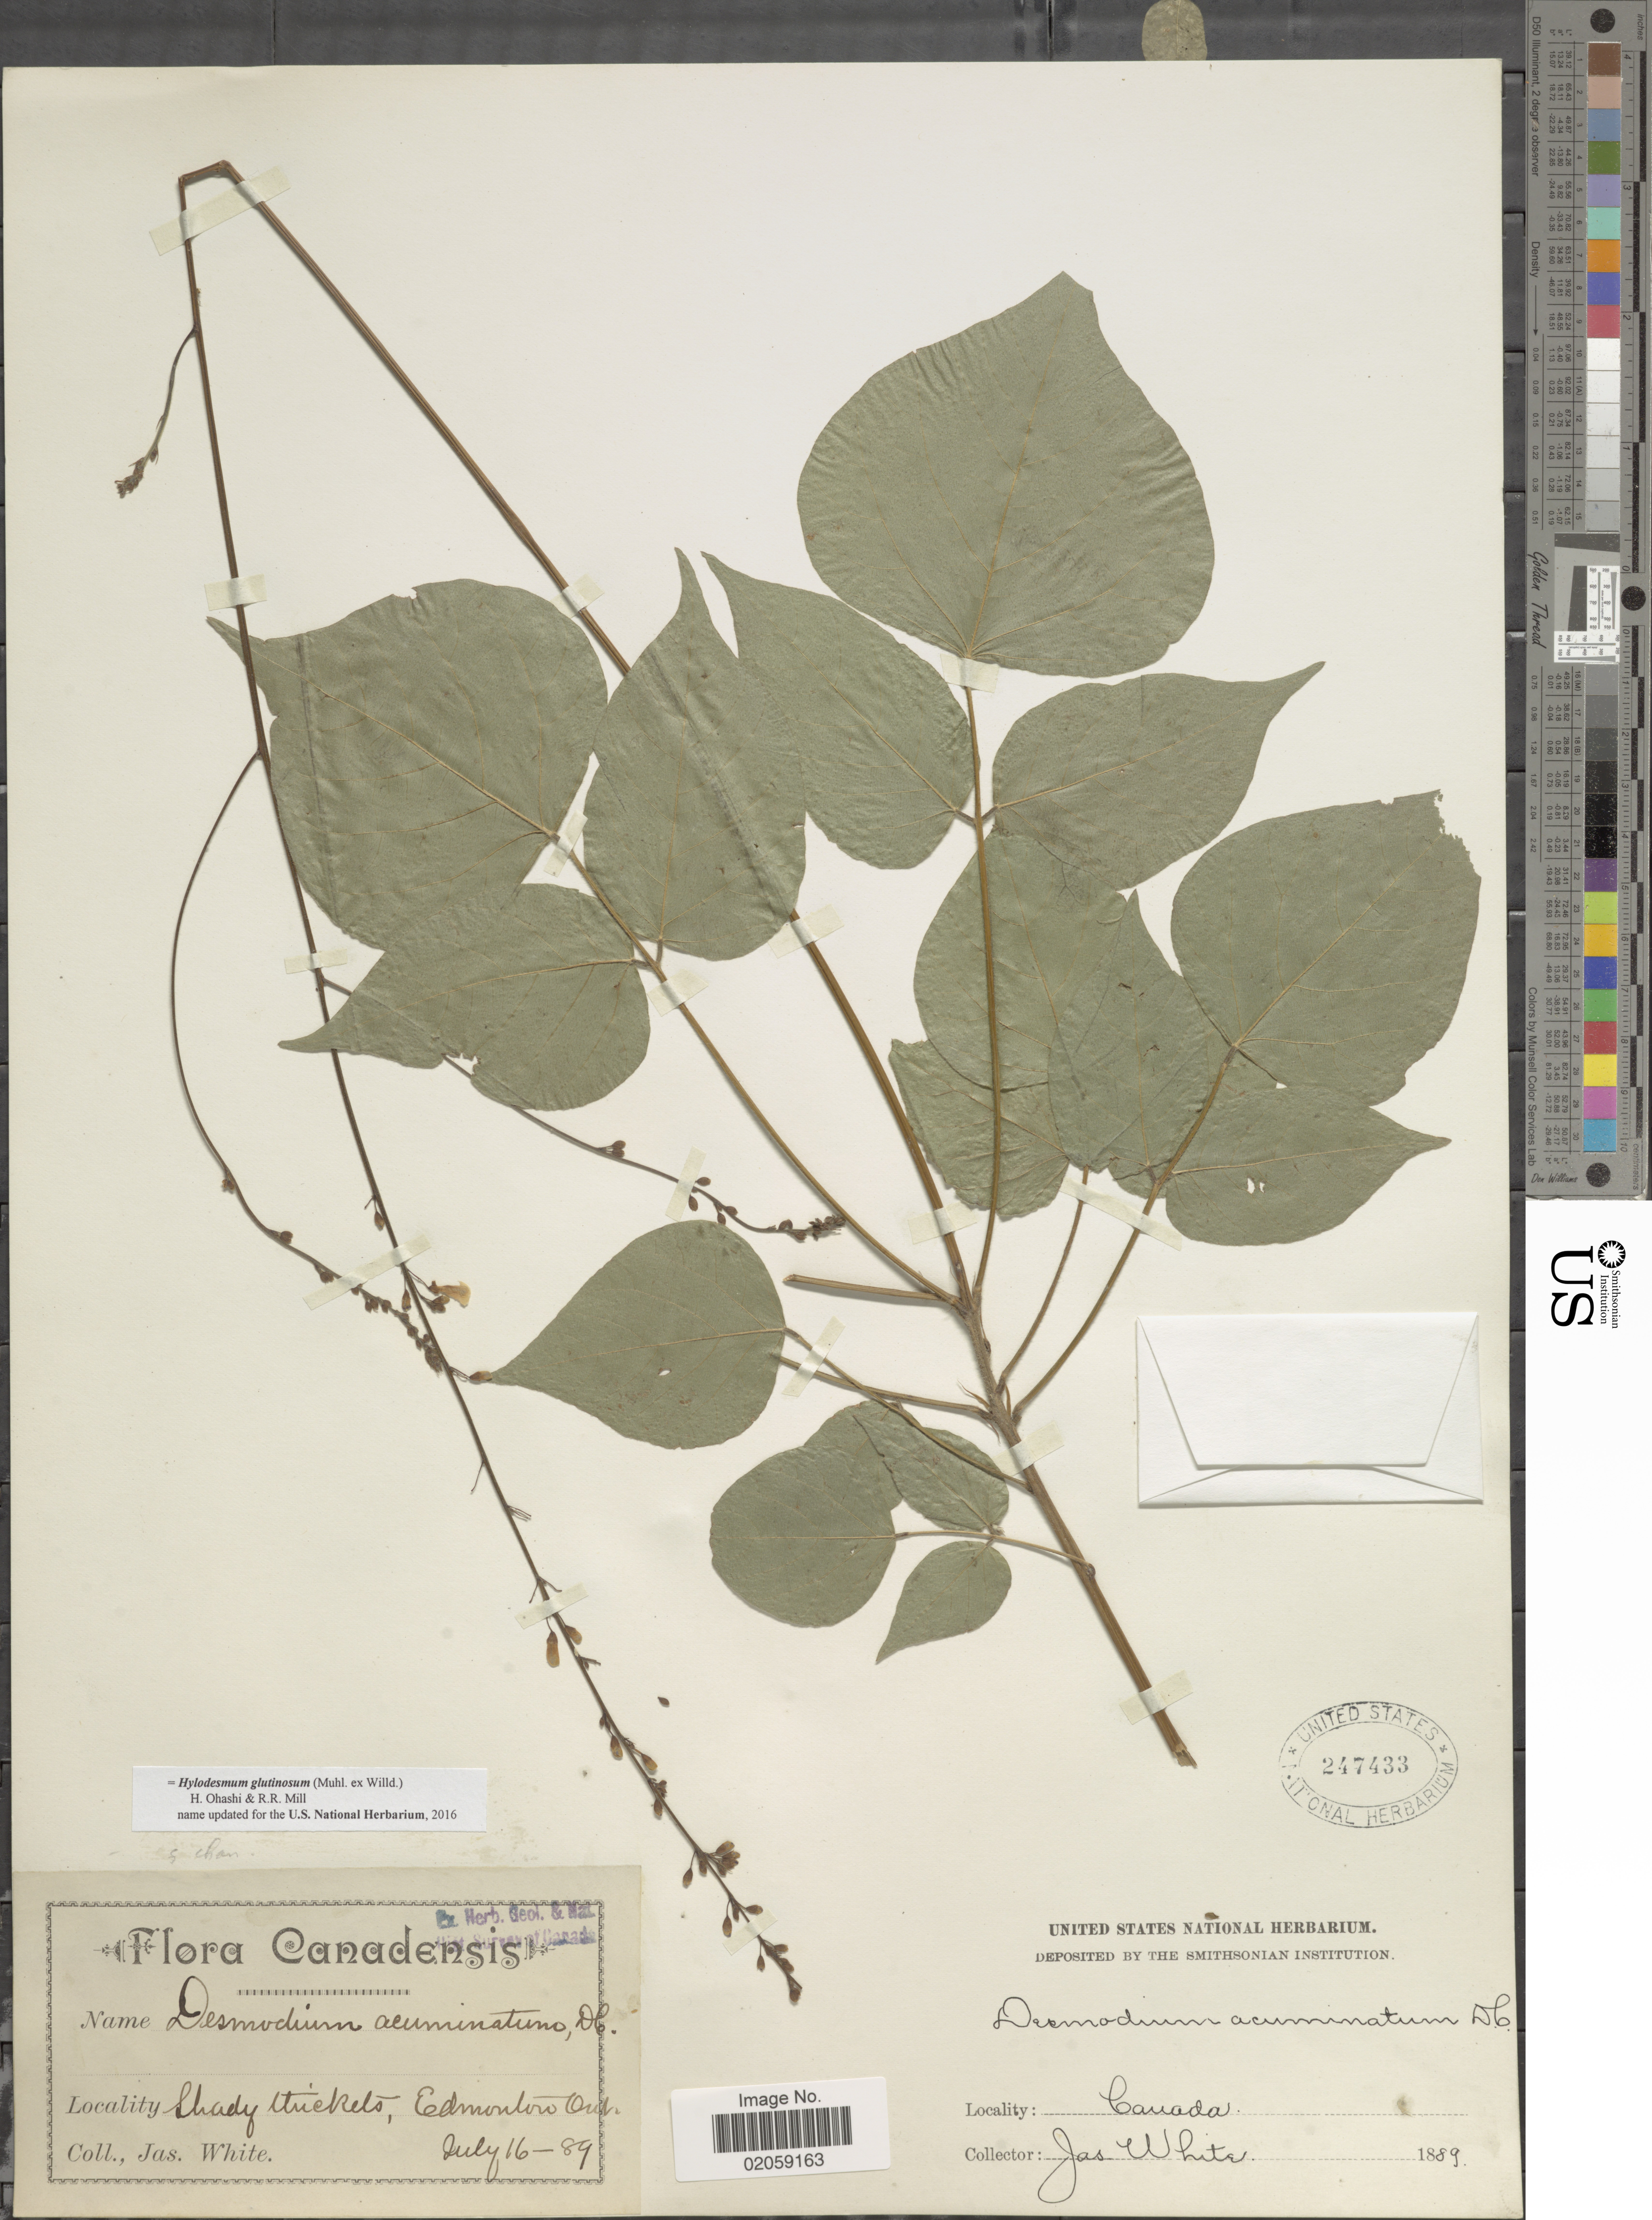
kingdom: Plantae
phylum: Tracheophyta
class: Magnoliopsida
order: Fabales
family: Fabaceae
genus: Hylodesmum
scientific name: Hylodesmum glutinosum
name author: (Muhl. ex Willd.) H. Ohashi & R.R. Mill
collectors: J. T. White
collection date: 1889-07-16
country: Canada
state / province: Ontario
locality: Edmonton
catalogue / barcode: US 247433